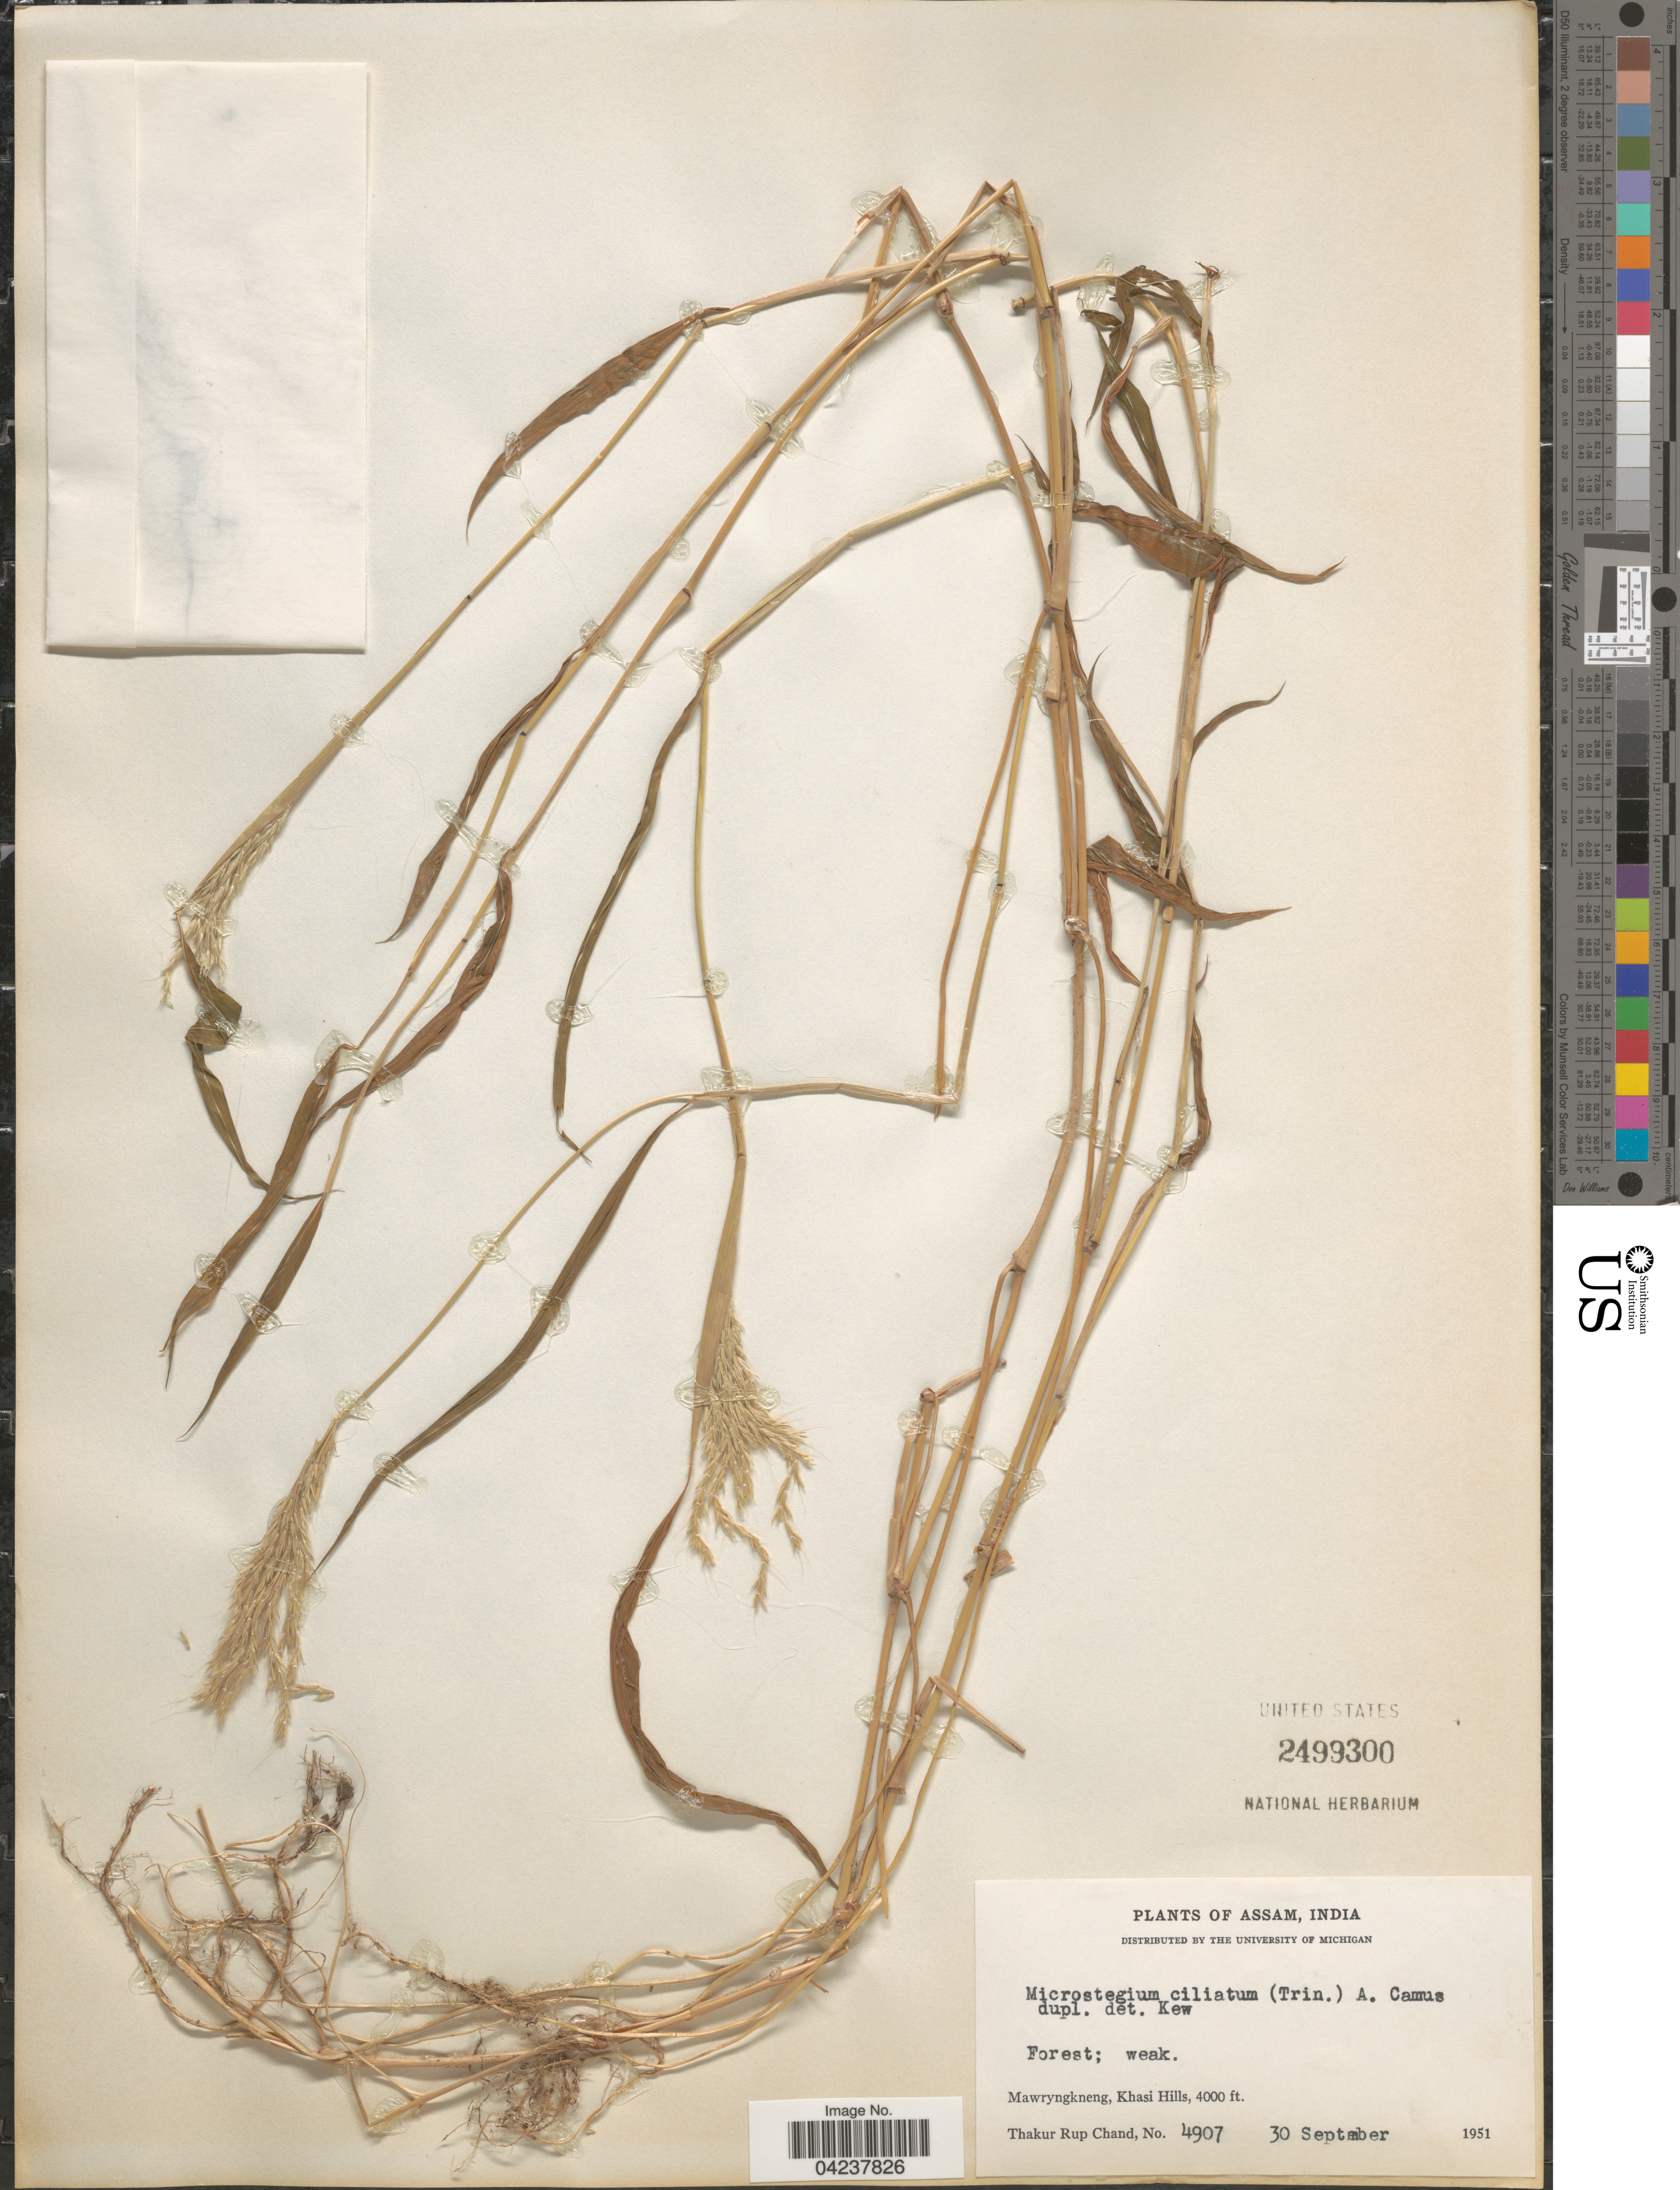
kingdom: Plantae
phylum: Tracheophyta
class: Liliopsida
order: Poales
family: Poaceae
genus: Microstegium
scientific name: Microstegium ciliatum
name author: (Trin.) A. Camus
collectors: T. R. Chand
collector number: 4907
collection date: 1951-09-30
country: India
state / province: Meghalaya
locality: Mawryngkneng, Khasi Hills.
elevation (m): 1219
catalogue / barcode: US 2499300